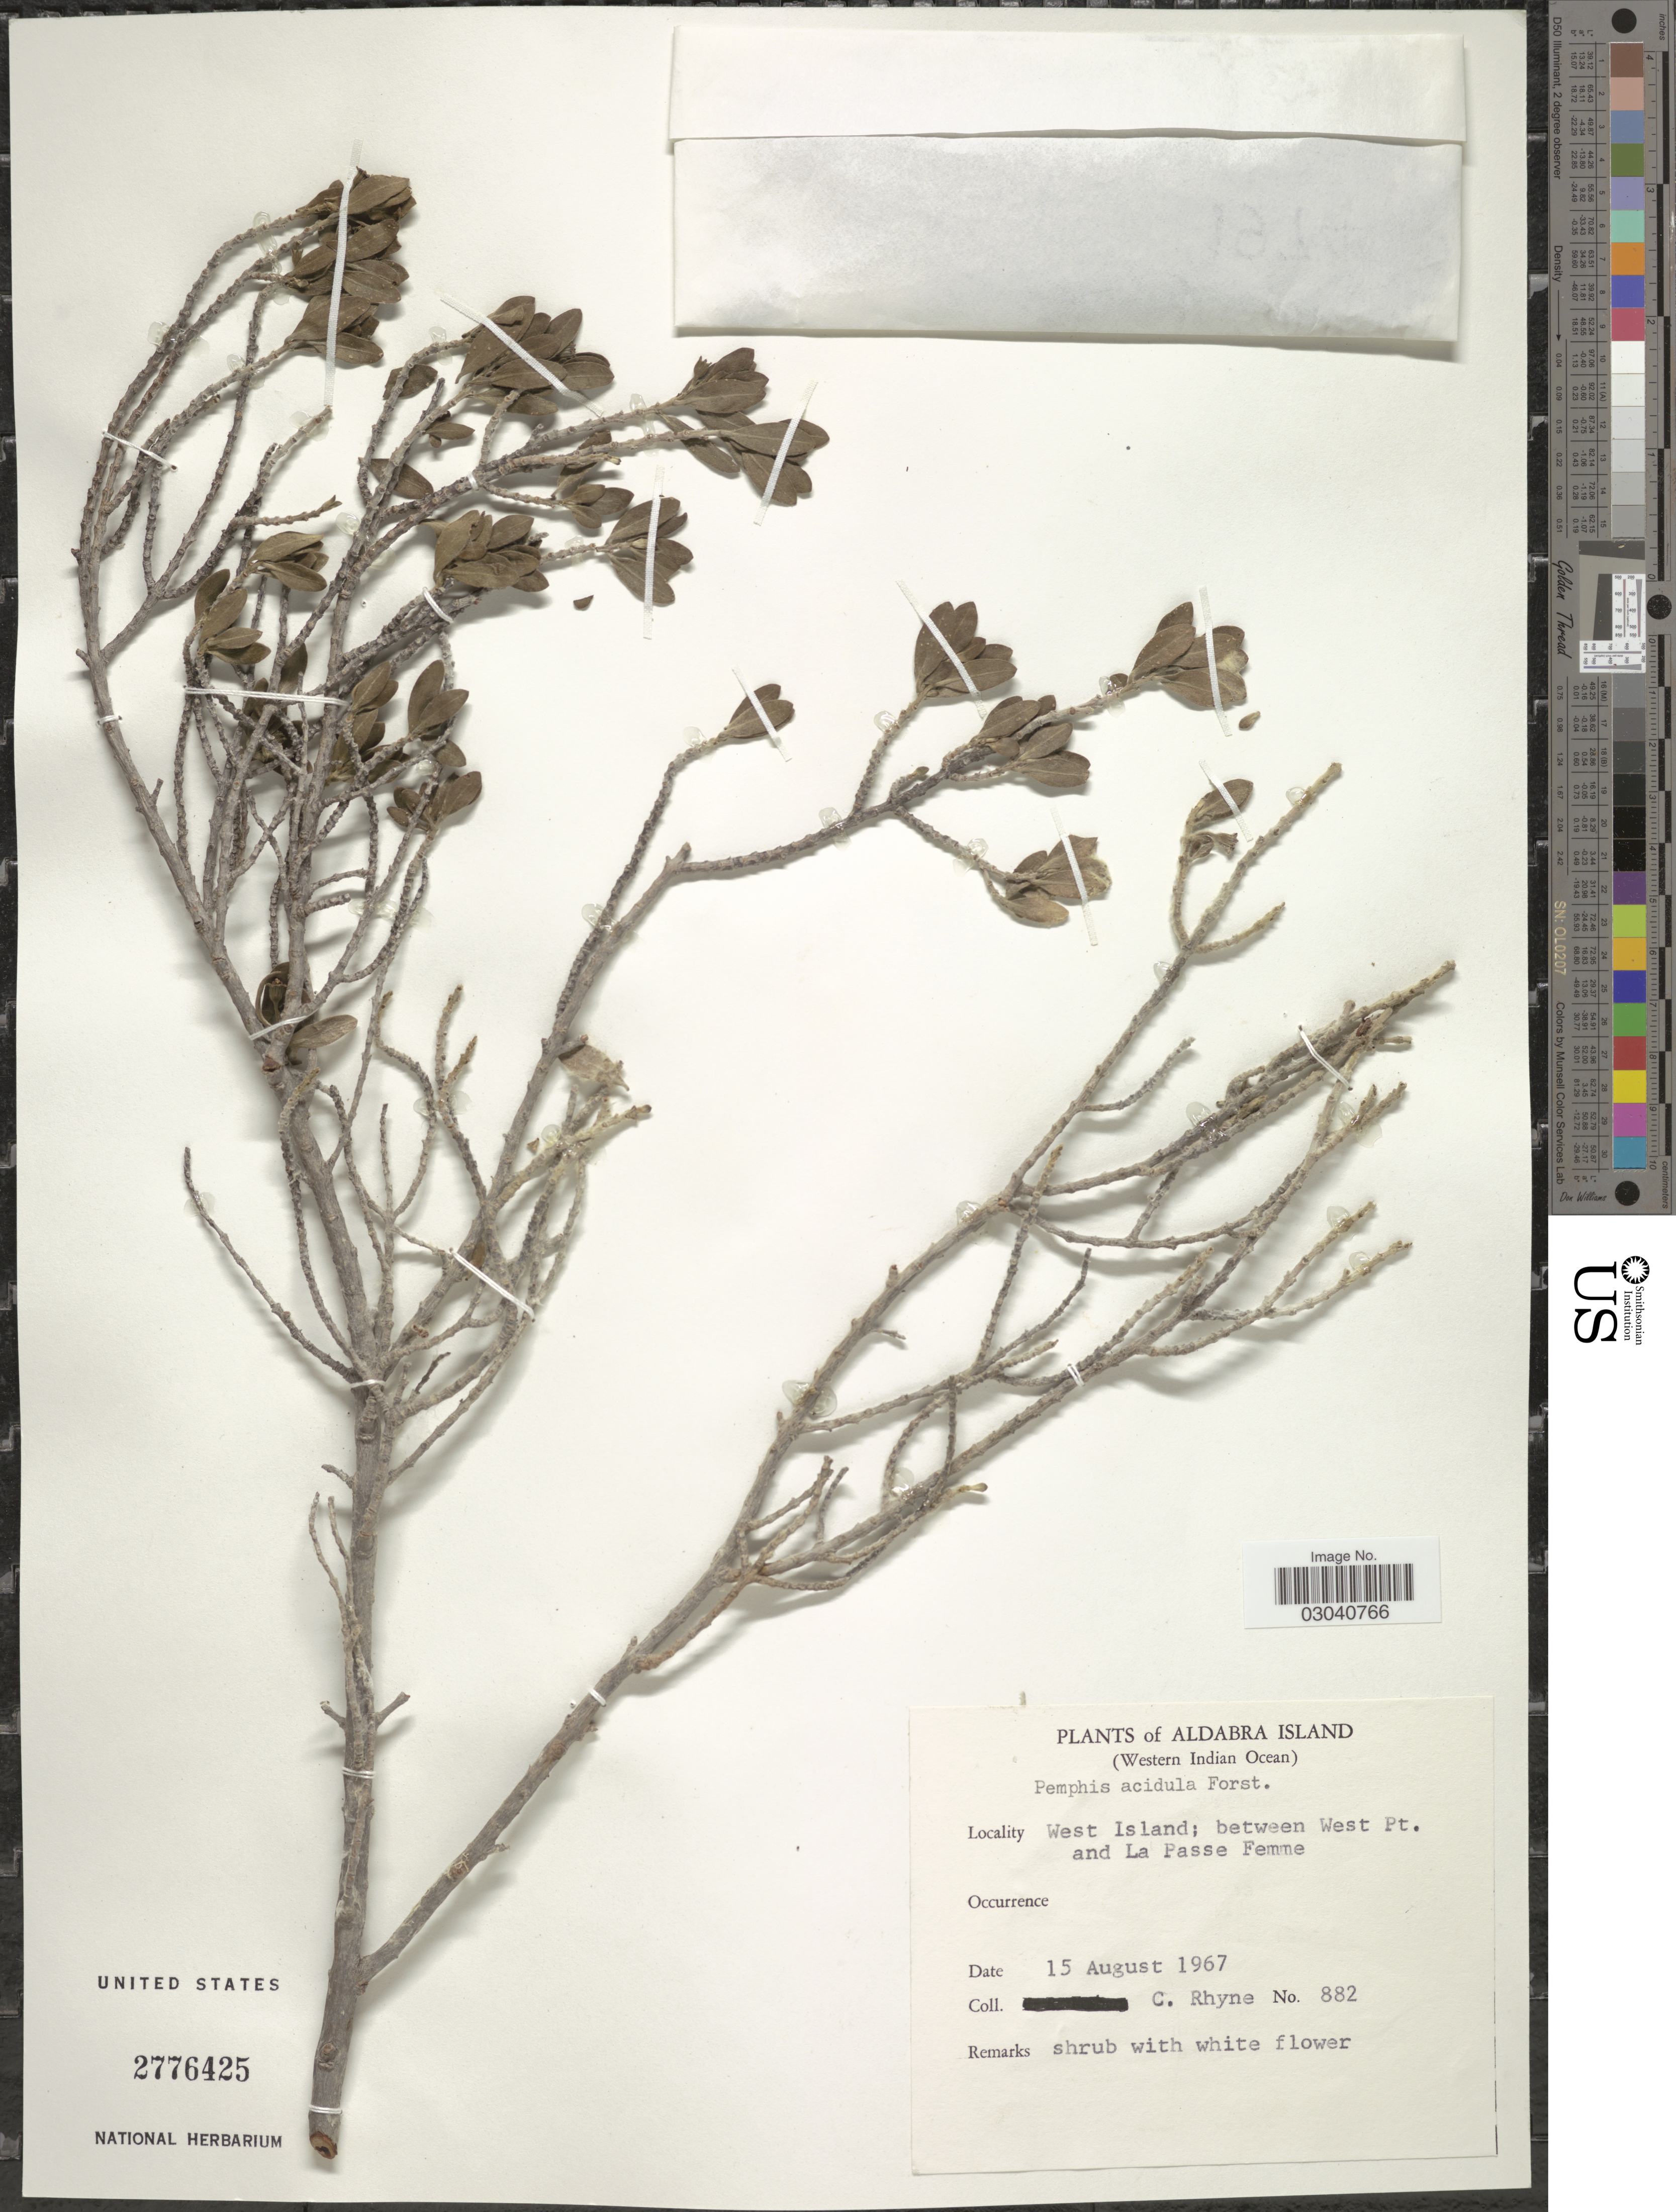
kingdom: Plantae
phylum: Tracheophyta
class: Magnoliopsida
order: Myrtales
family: Lythraceae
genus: Pemphis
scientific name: Pemphis acidula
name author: J.R. Forst. & G. Forst.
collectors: C. Rhyne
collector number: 882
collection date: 1967-08-15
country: Seychelles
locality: Aldabra Island (Western Indian Ocean). West Island; between West Pt. and La Passe Femme.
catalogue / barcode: US 2776425